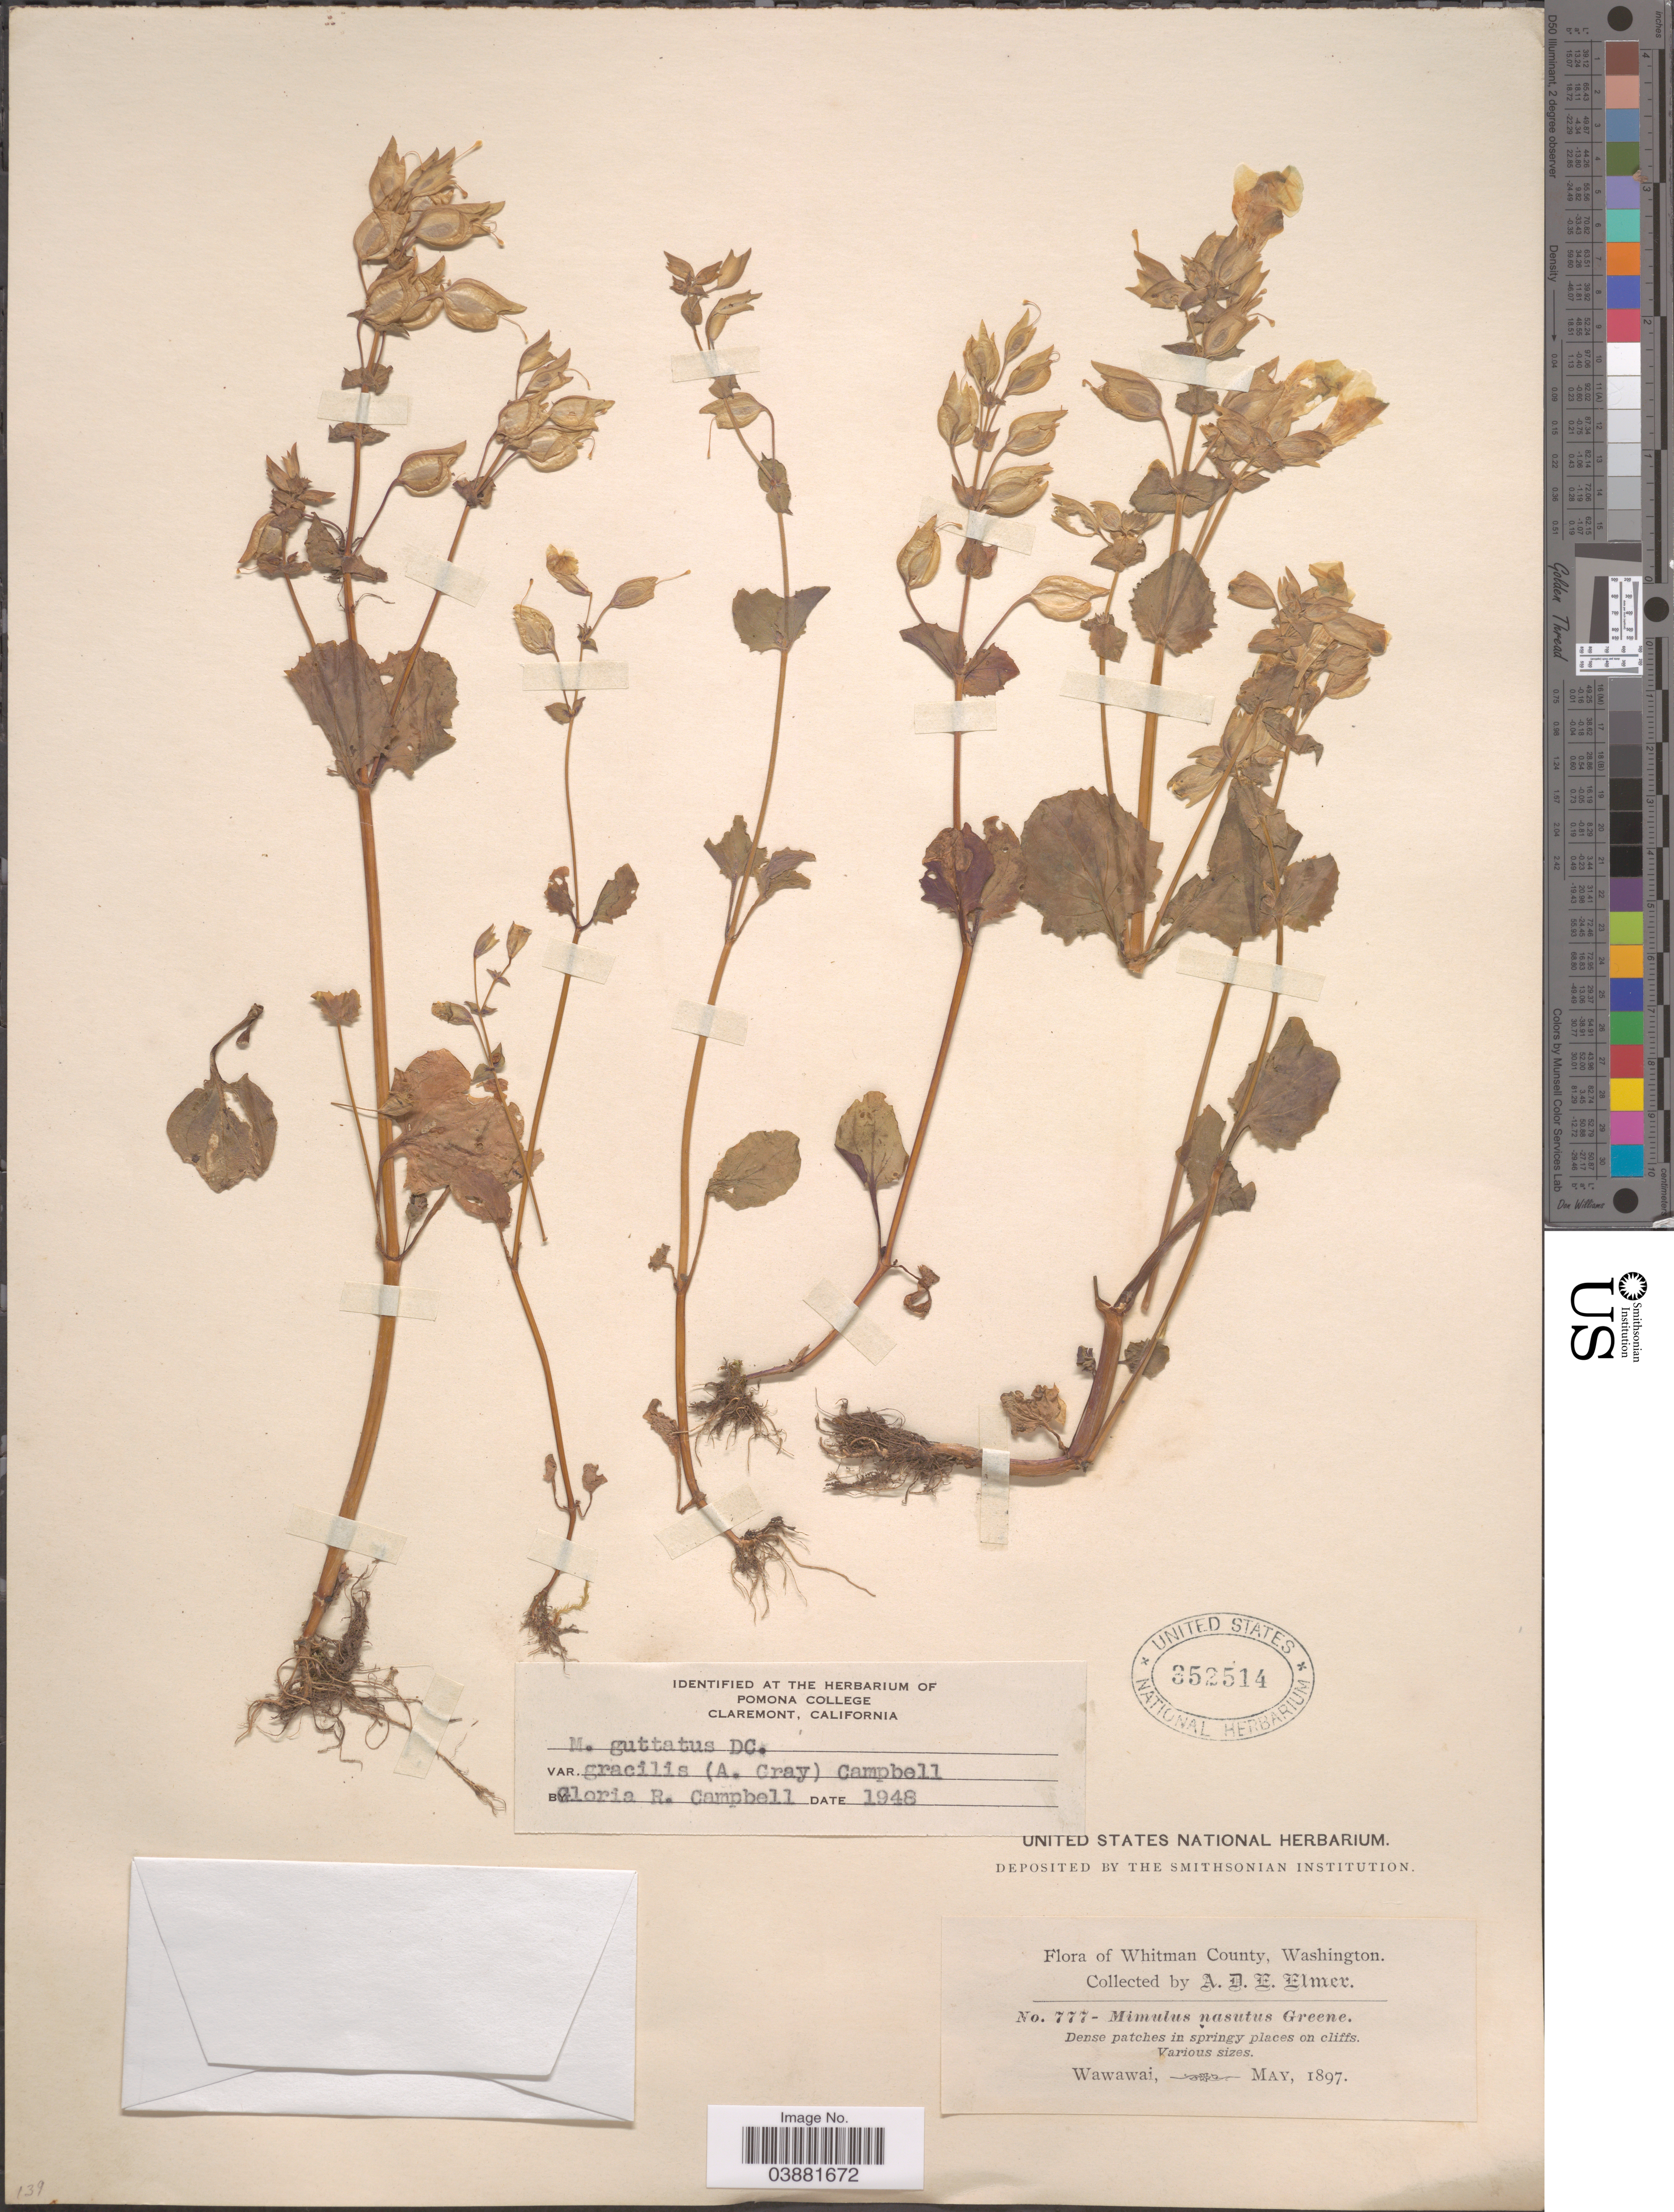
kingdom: Plantae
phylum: Tracheophyta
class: Magnoliopsida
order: Lamiales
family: Phrymaceae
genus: Mimulus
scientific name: Mimulus guttatus var. gracilis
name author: (A. Gray) G.R. Campb.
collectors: A. D. E. Elmer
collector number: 777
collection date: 1897-05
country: United States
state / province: Washington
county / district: Whitman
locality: Whitman County. Wawawai.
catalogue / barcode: US 352514